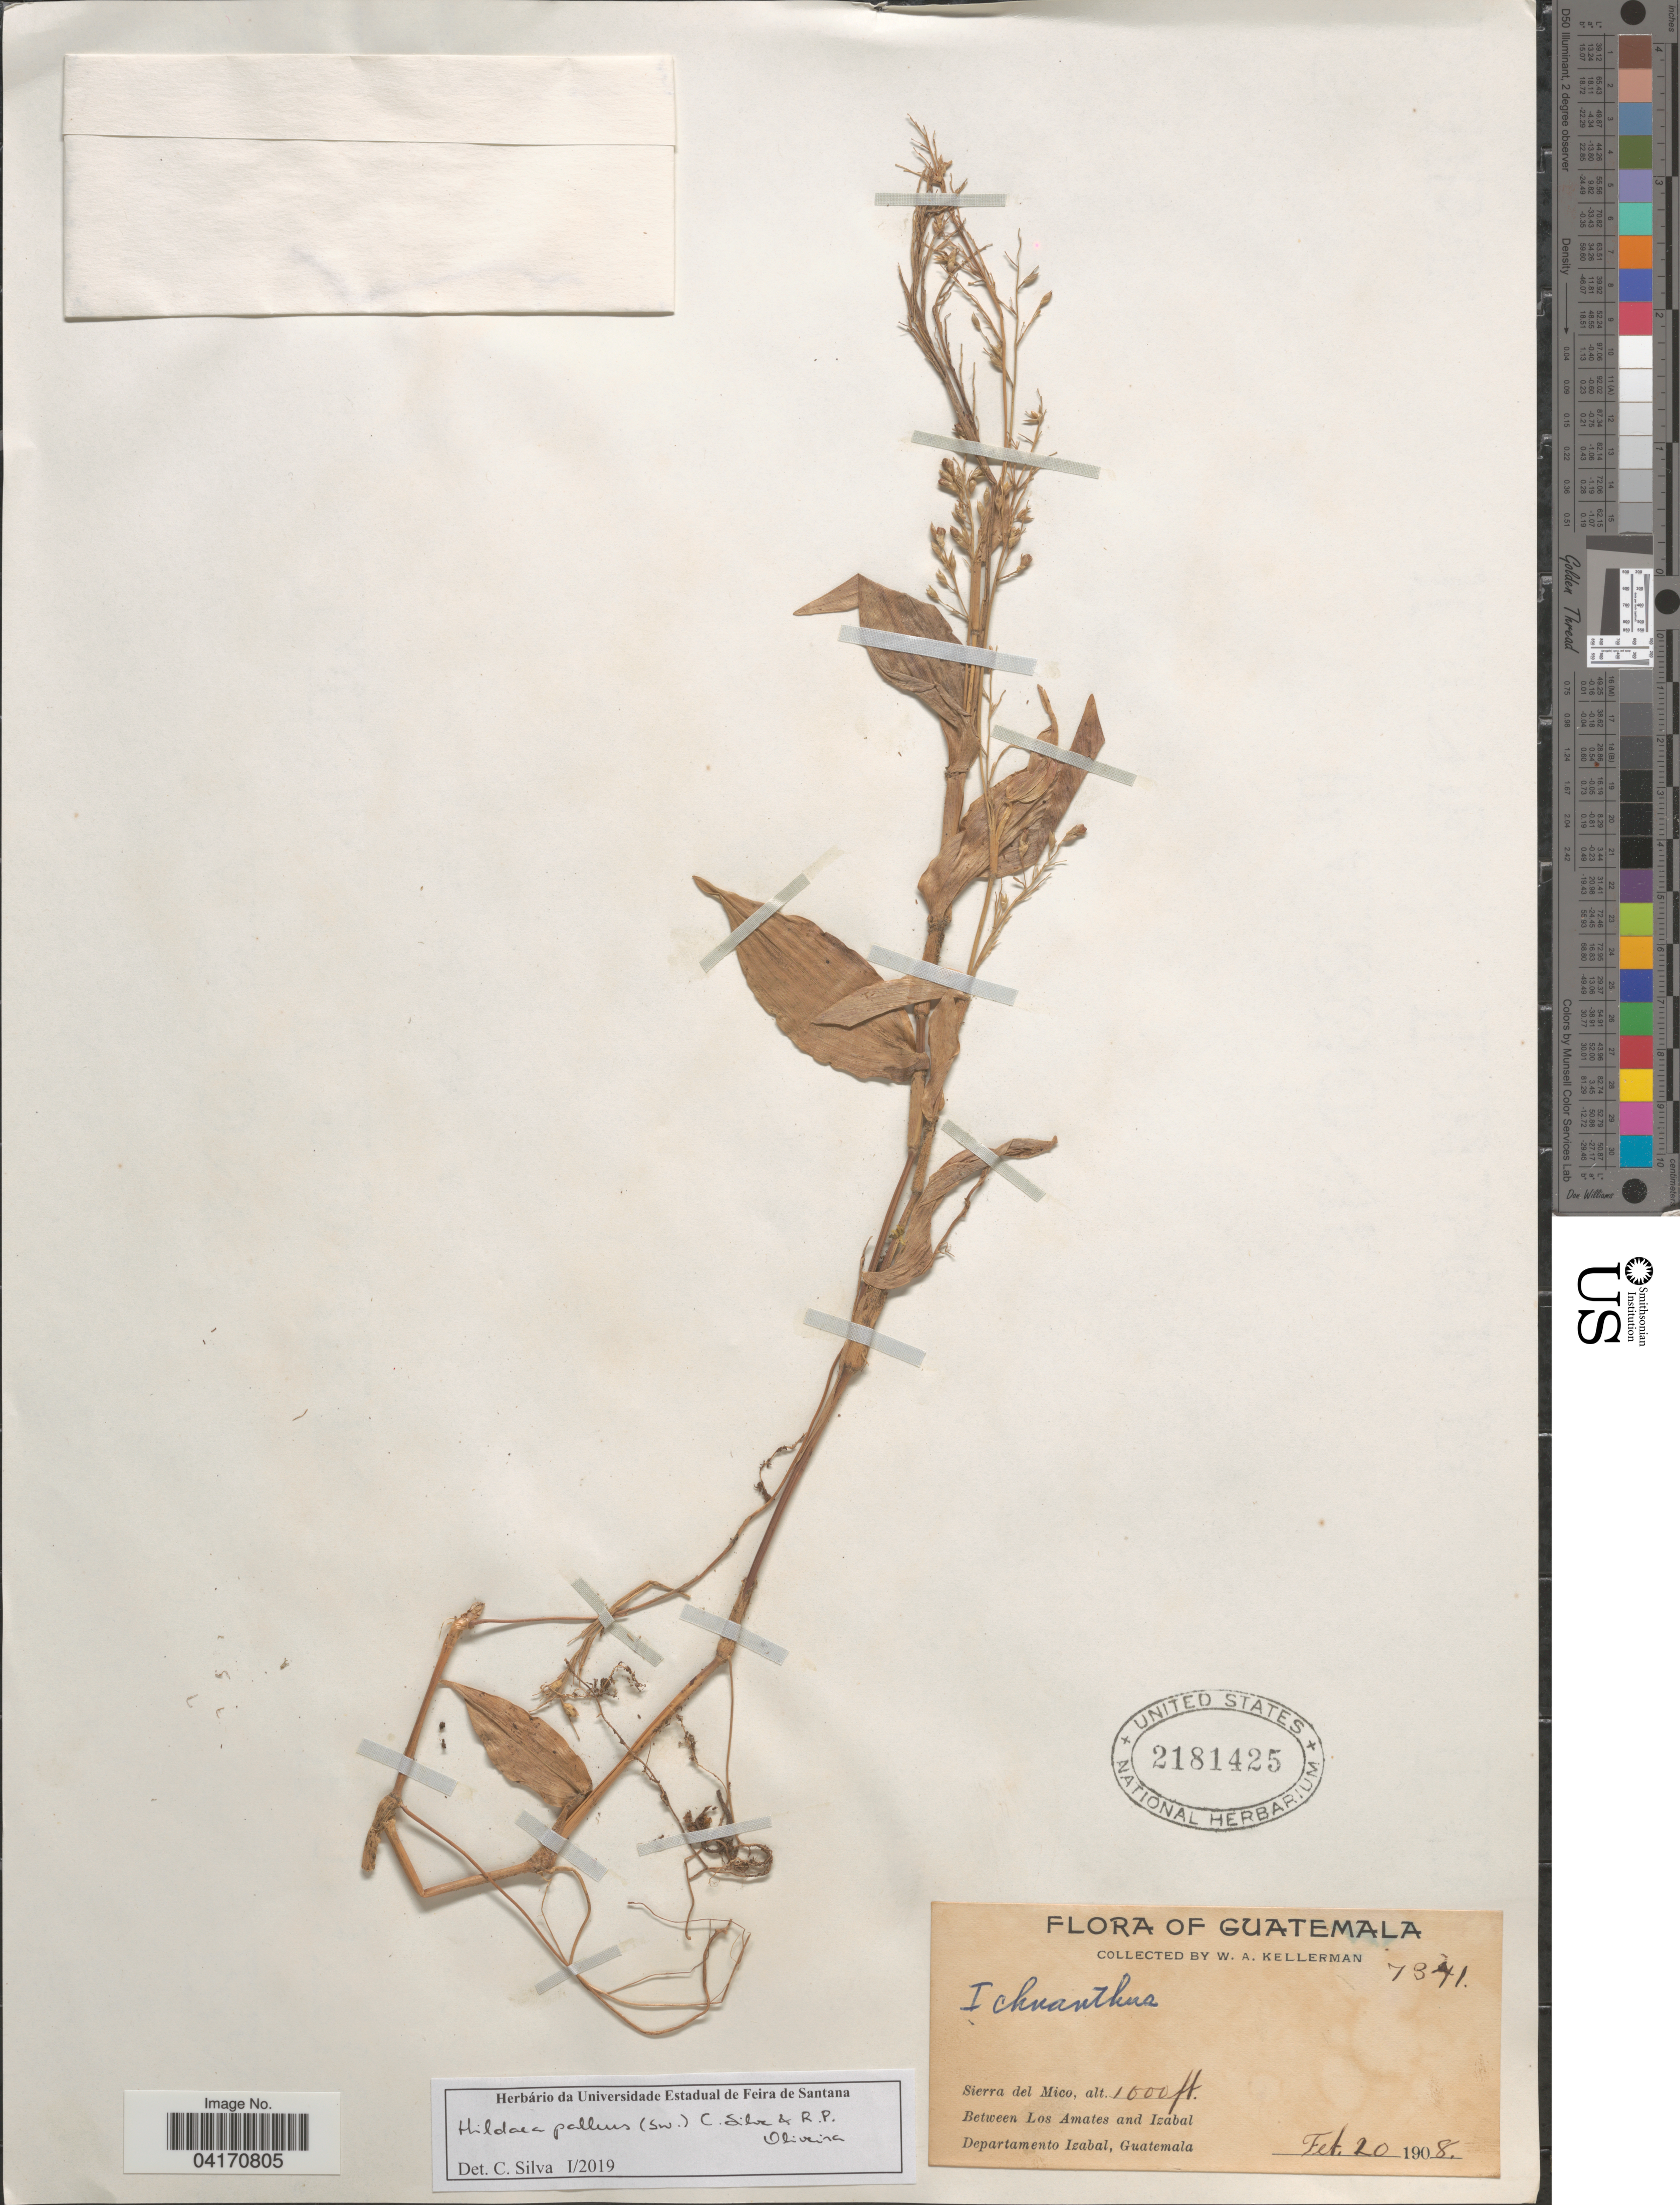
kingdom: Plantae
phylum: Tracheophyta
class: Liliopsida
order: Poales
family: Poaceae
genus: Hildaea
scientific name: Hildaea pallens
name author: (Sw.) C. Silva & R.P. Oliveira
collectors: W. Kellerman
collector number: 7371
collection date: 1908-02-20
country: Guatemala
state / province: Izabal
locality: Sierra del Mico. Between Los Amates and Izabal. Departamento Izabal.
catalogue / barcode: US 2181425